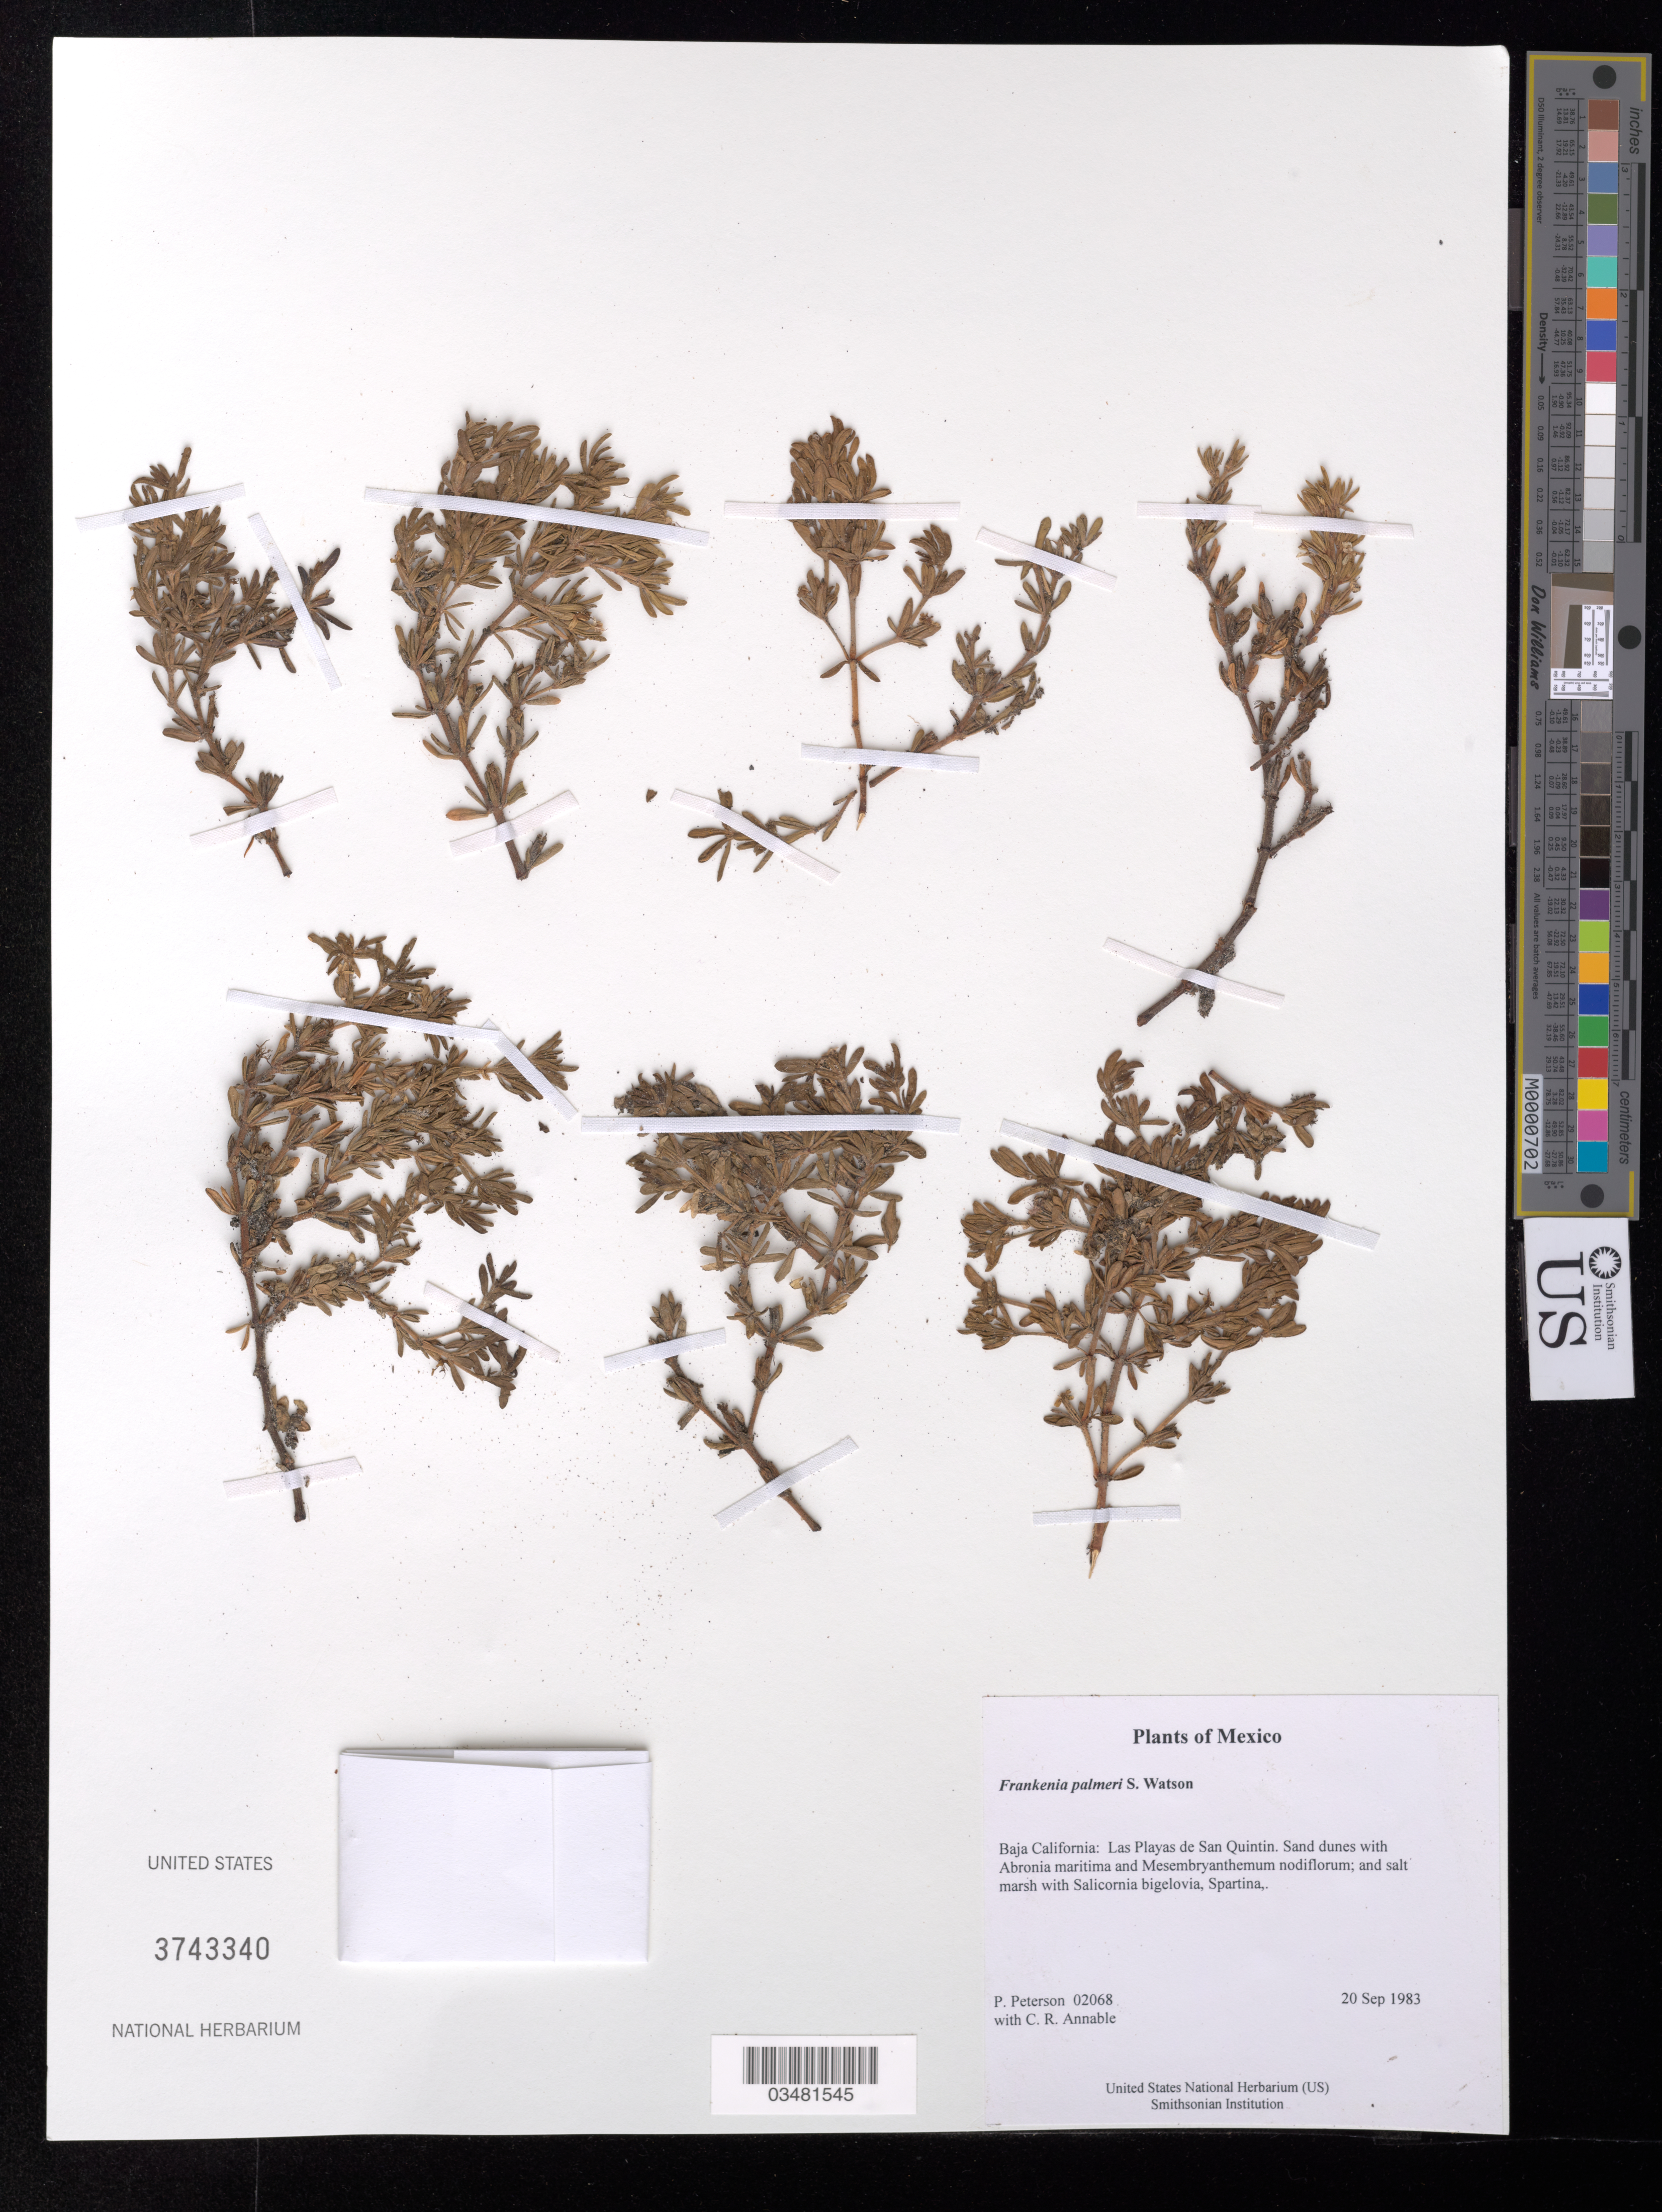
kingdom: Plantae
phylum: Tracheophyta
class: Magnoliopsida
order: Caryophyllales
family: Frankeniaceae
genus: Frankenia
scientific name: Frankenia palmeri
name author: S. Watson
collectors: P. M. Peterson & C. R. Annable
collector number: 02068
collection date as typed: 20 Sep 1983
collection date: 1983-09-20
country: Mexico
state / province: Baja California Norte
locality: Las Playas de San Quintin.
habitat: Sand dunes with Abronia maritima and Mesembryanthemum nodiflorum; and salt marsh with Salicornia bigelovia, Spartina,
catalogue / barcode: US 3743340